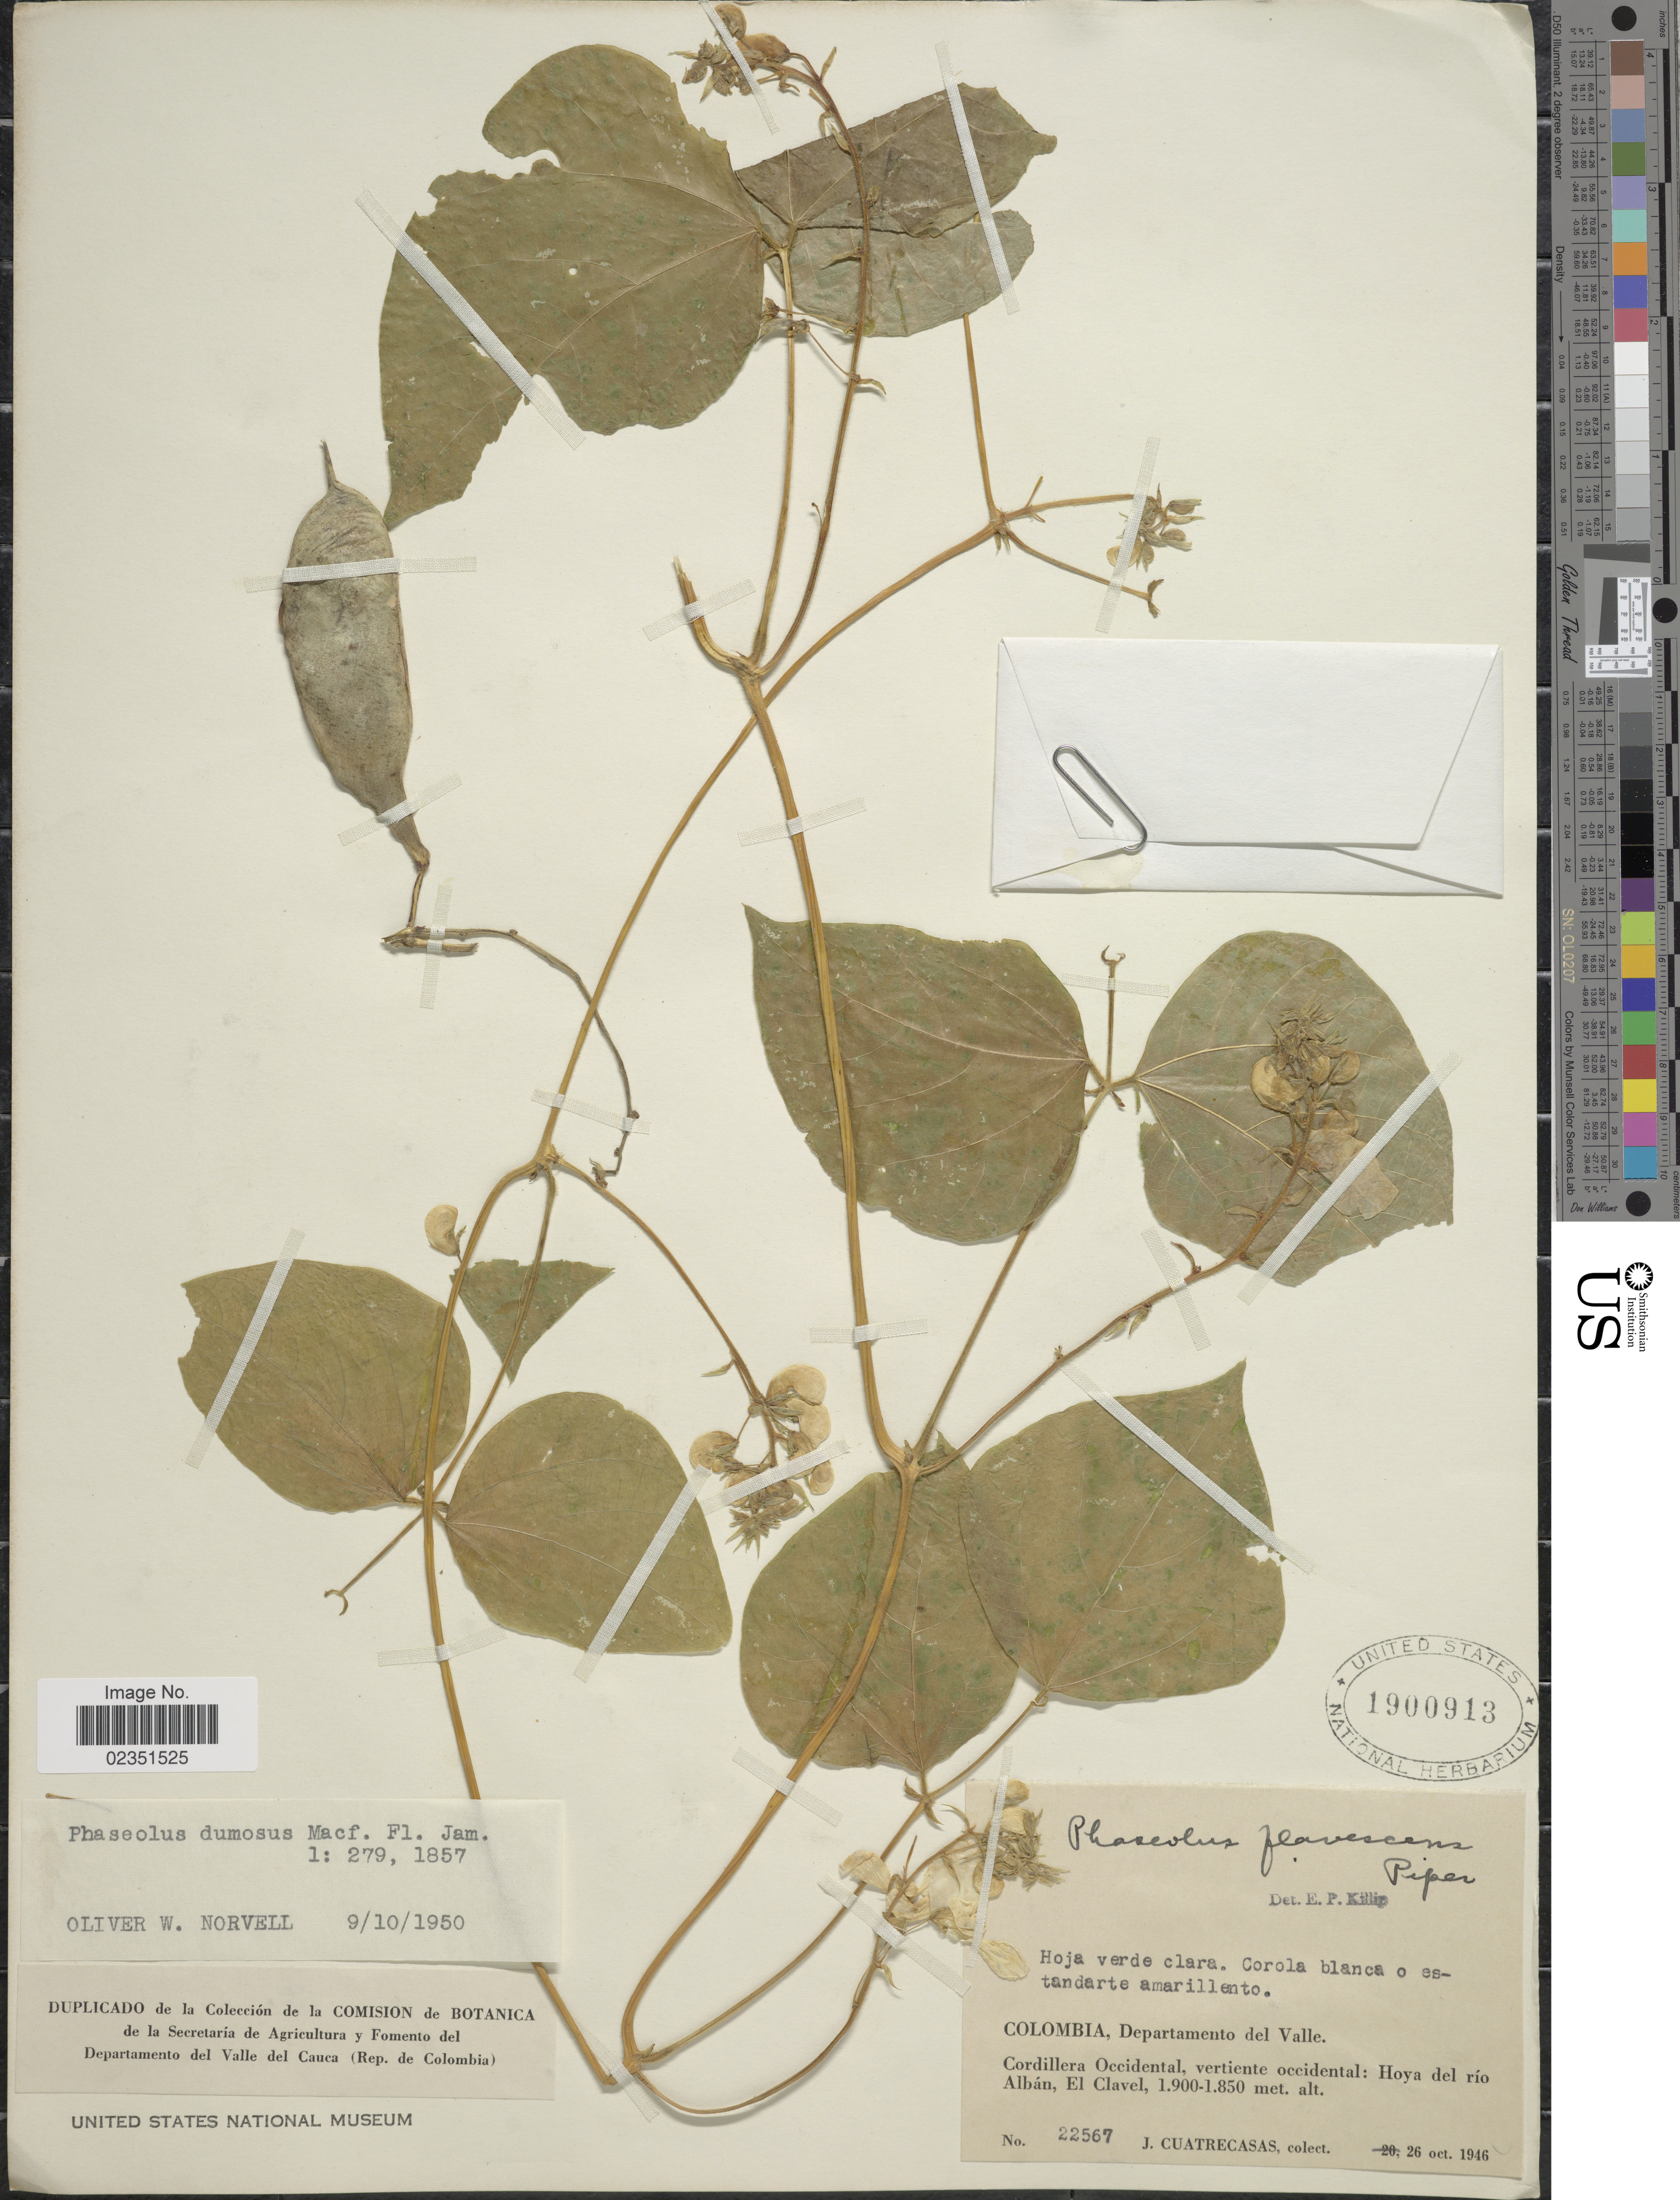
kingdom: Plantae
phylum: Tracheophyta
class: Magnoliopsida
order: Fabales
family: Fabaceae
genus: Phaseolus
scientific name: Phaseolus dumosus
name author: Macfad.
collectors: J. Cuatrecasas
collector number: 22567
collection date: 1946-10-26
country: Colombia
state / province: Valle del Cauca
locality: Departamento del Valle. Cordillera Occidental, vertiente occidental: Hoya del rio Alban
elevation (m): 1850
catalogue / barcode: US 1900913